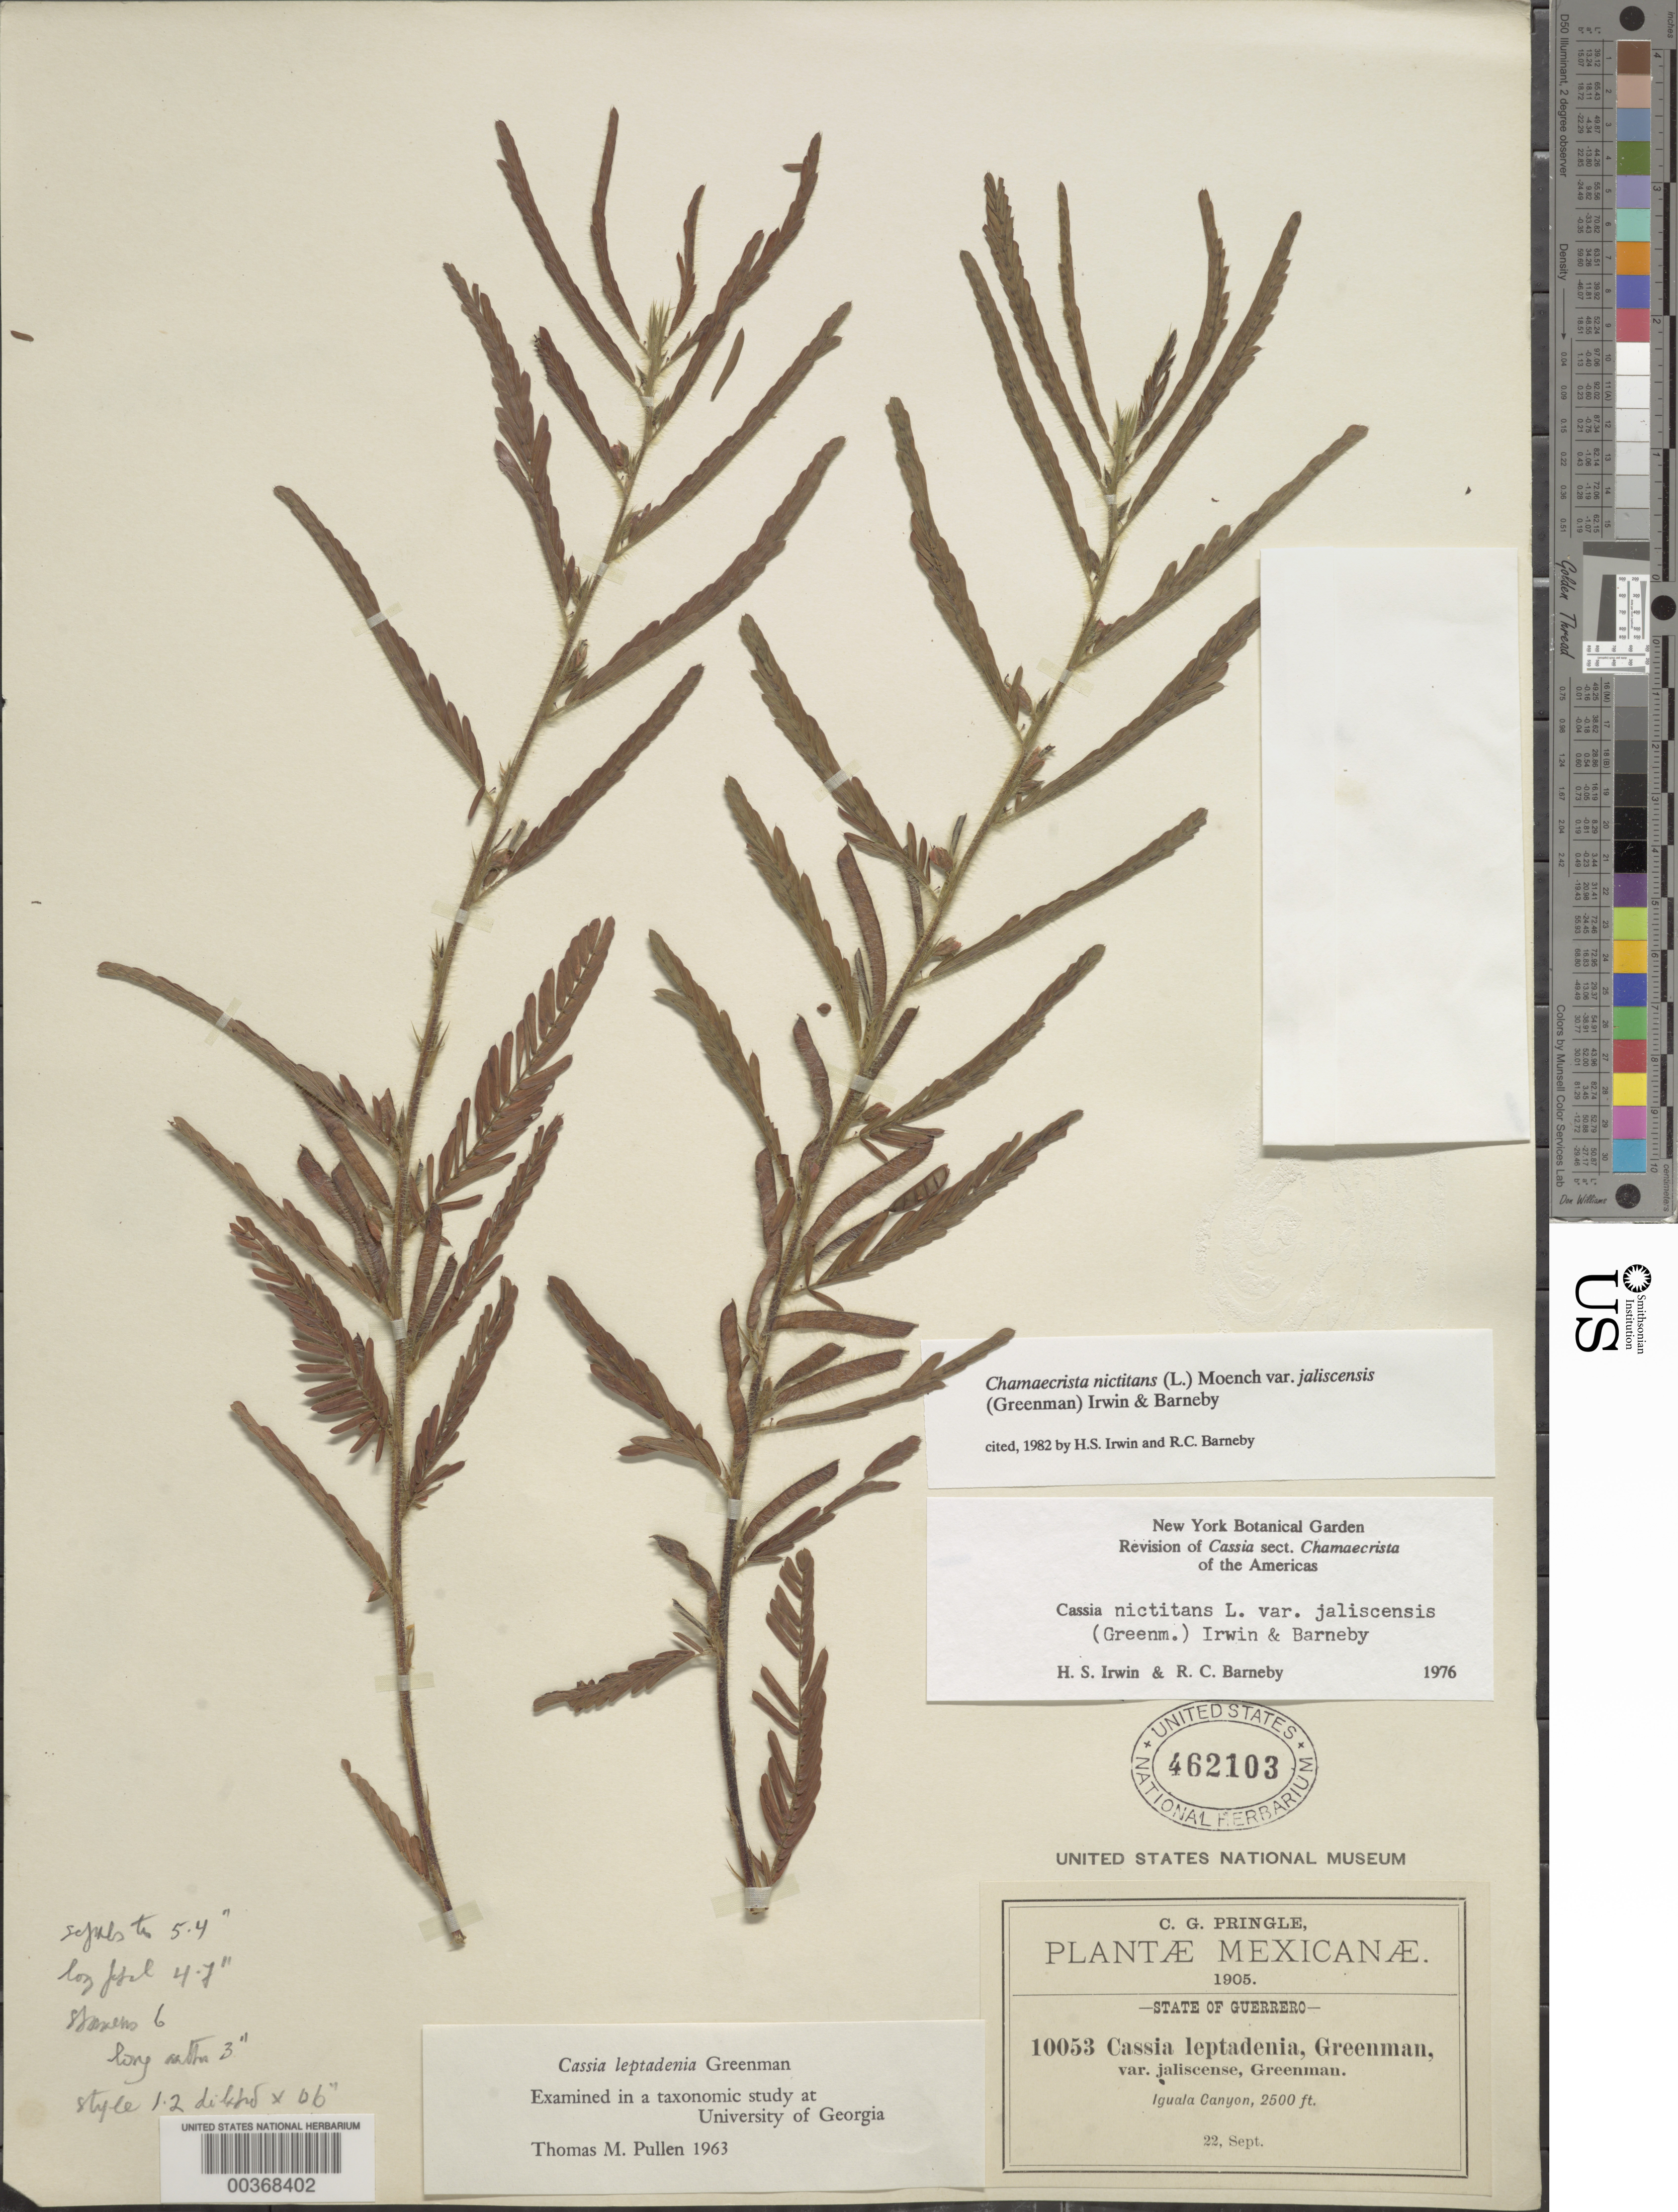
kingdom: Plantae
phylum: Tracheophyta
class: Magnoliopsida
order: Fabales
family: Fabaceae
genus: Chamaecrista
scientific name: Chamaecrista nictitans var. jaliscensis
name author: (Greenm.) H.S. Irwin & Barneby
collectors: C. G. Pringle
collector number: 10053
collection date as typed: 22 Sep 1905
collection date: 1905-09-22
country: Mexico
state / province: Guerrero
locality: Iguala Canyon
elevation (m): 762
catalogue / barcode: US 462103